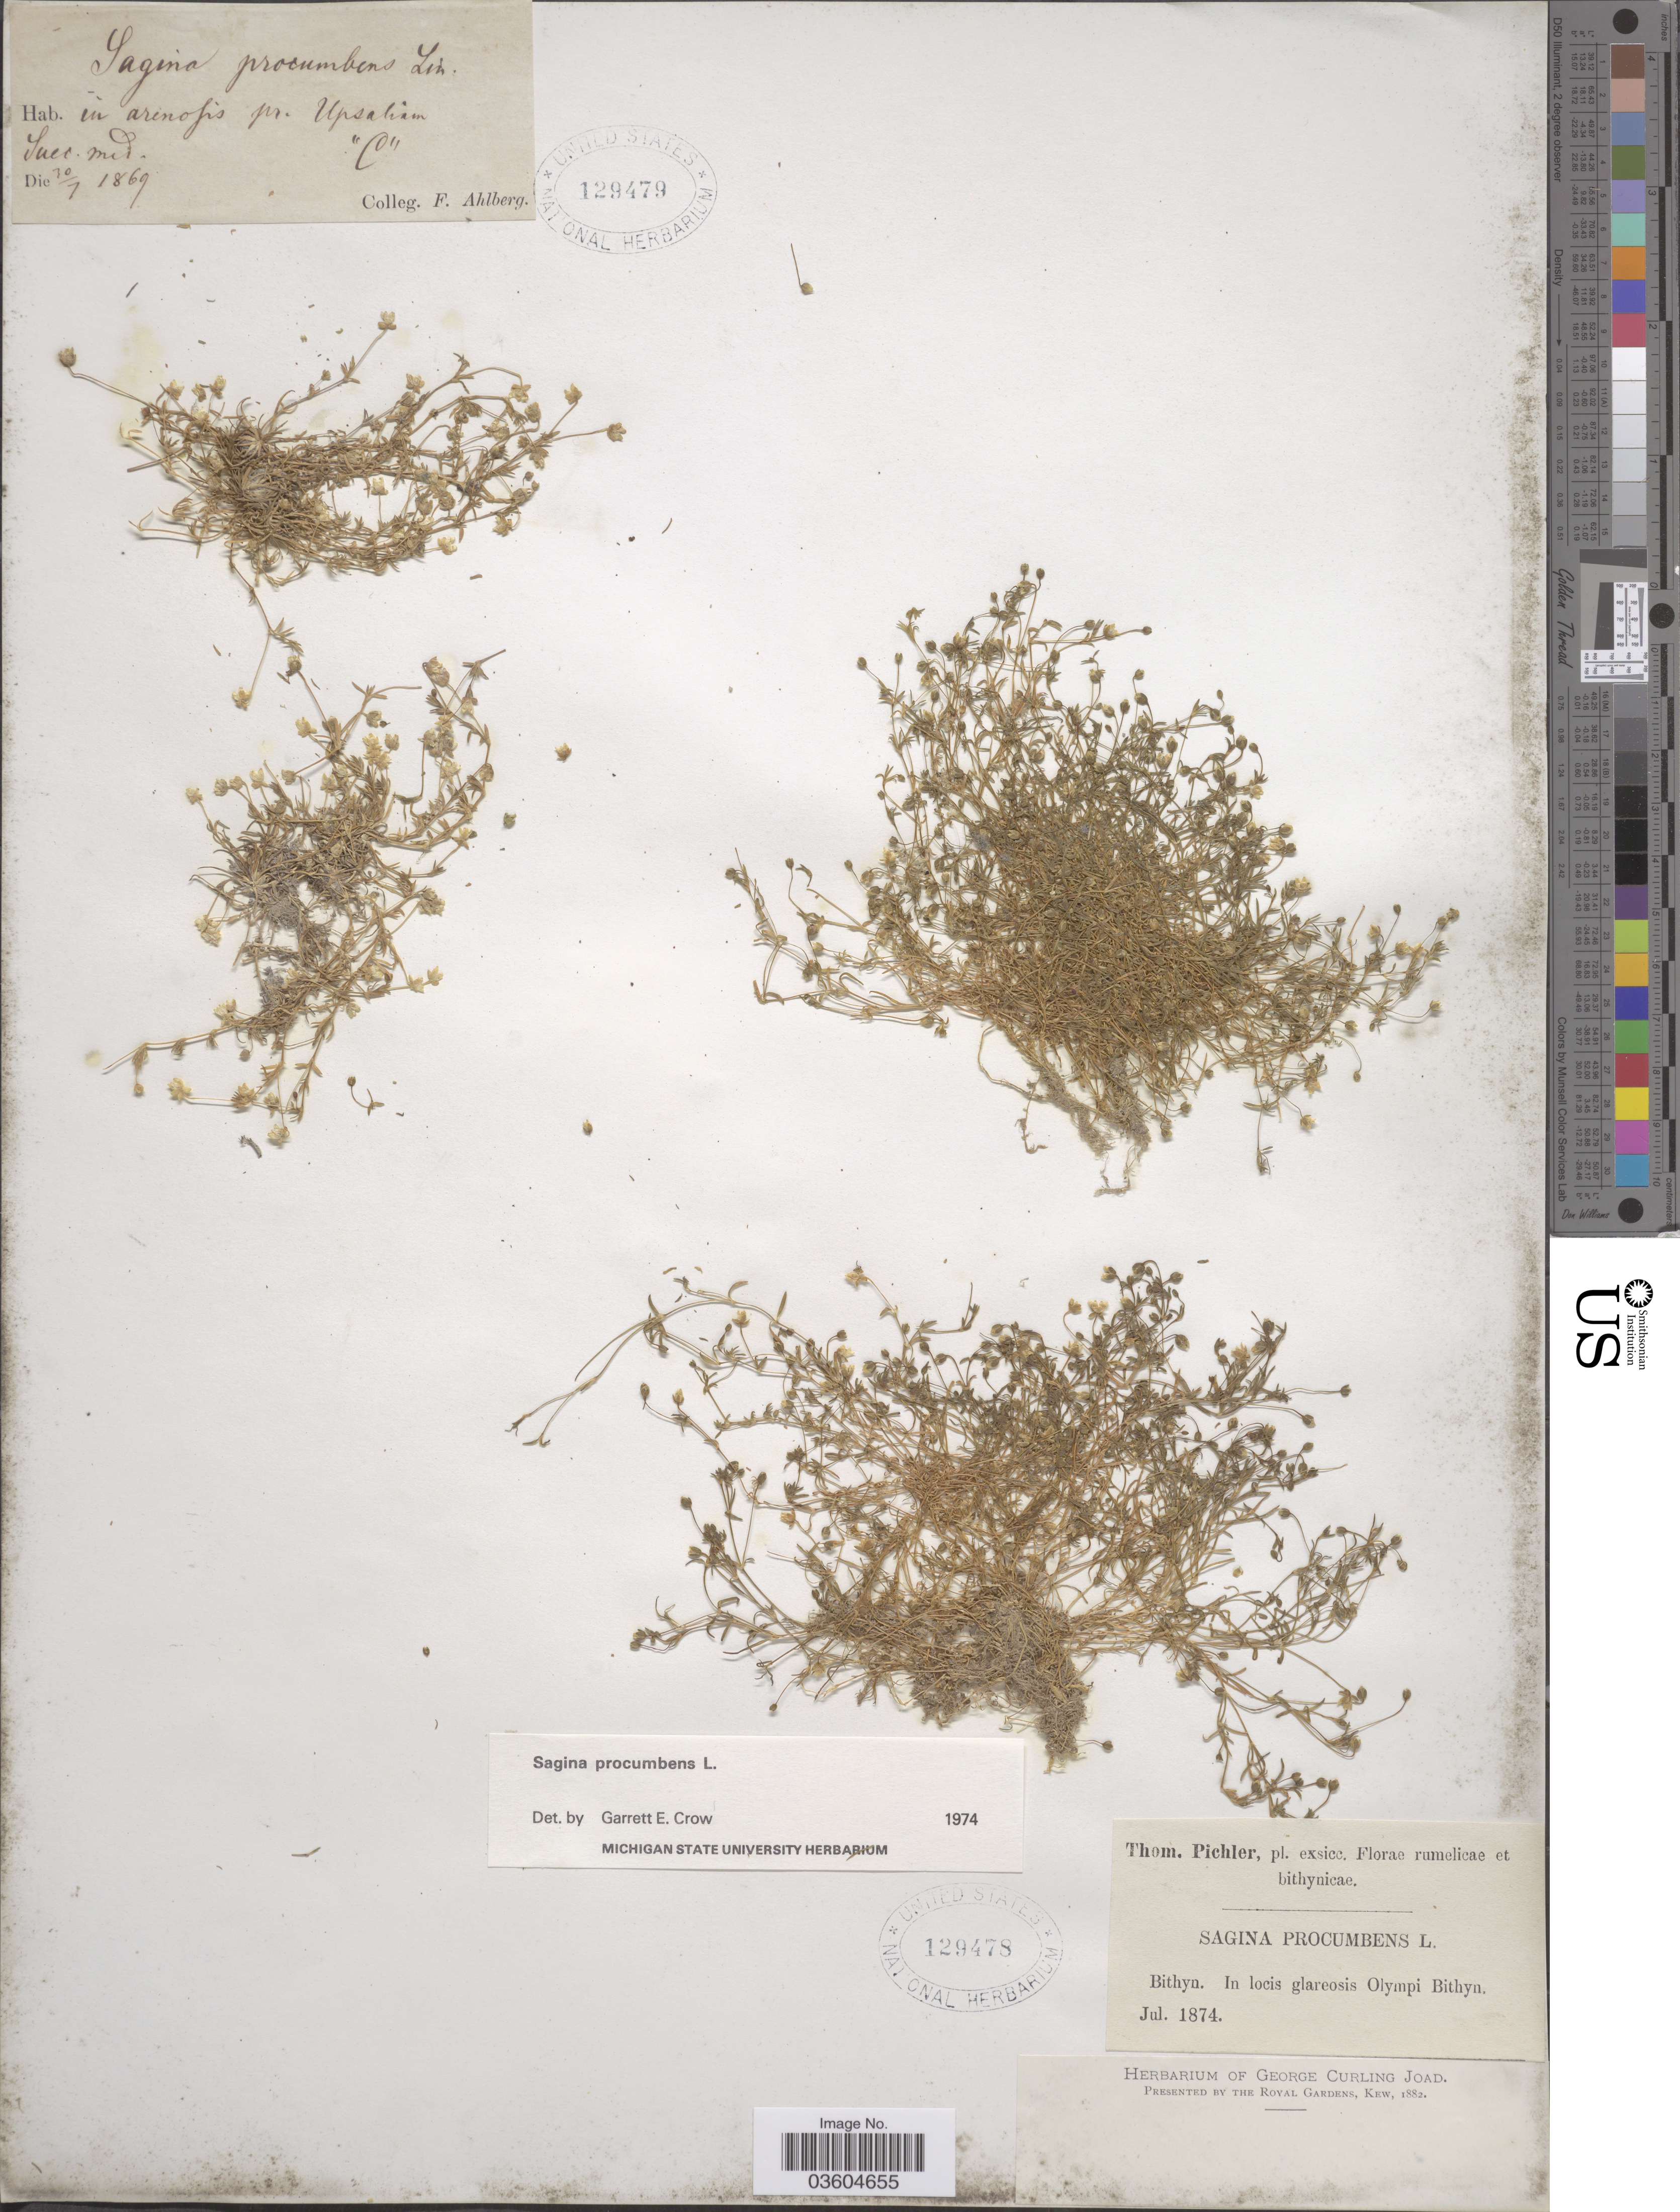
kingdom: Plantae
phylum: Tracheophyta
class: Magnoliopsida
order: Caryophyllales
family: Caryophyllaceae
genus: Sagina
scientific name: Sagina procumbens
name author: L.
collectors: T. Pichler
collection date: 1874-07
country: Turkey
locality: Rumelicae et bithynicae. Bithyn. In locis glareosis Olympi Bithyn.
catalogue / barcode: US 129478-2